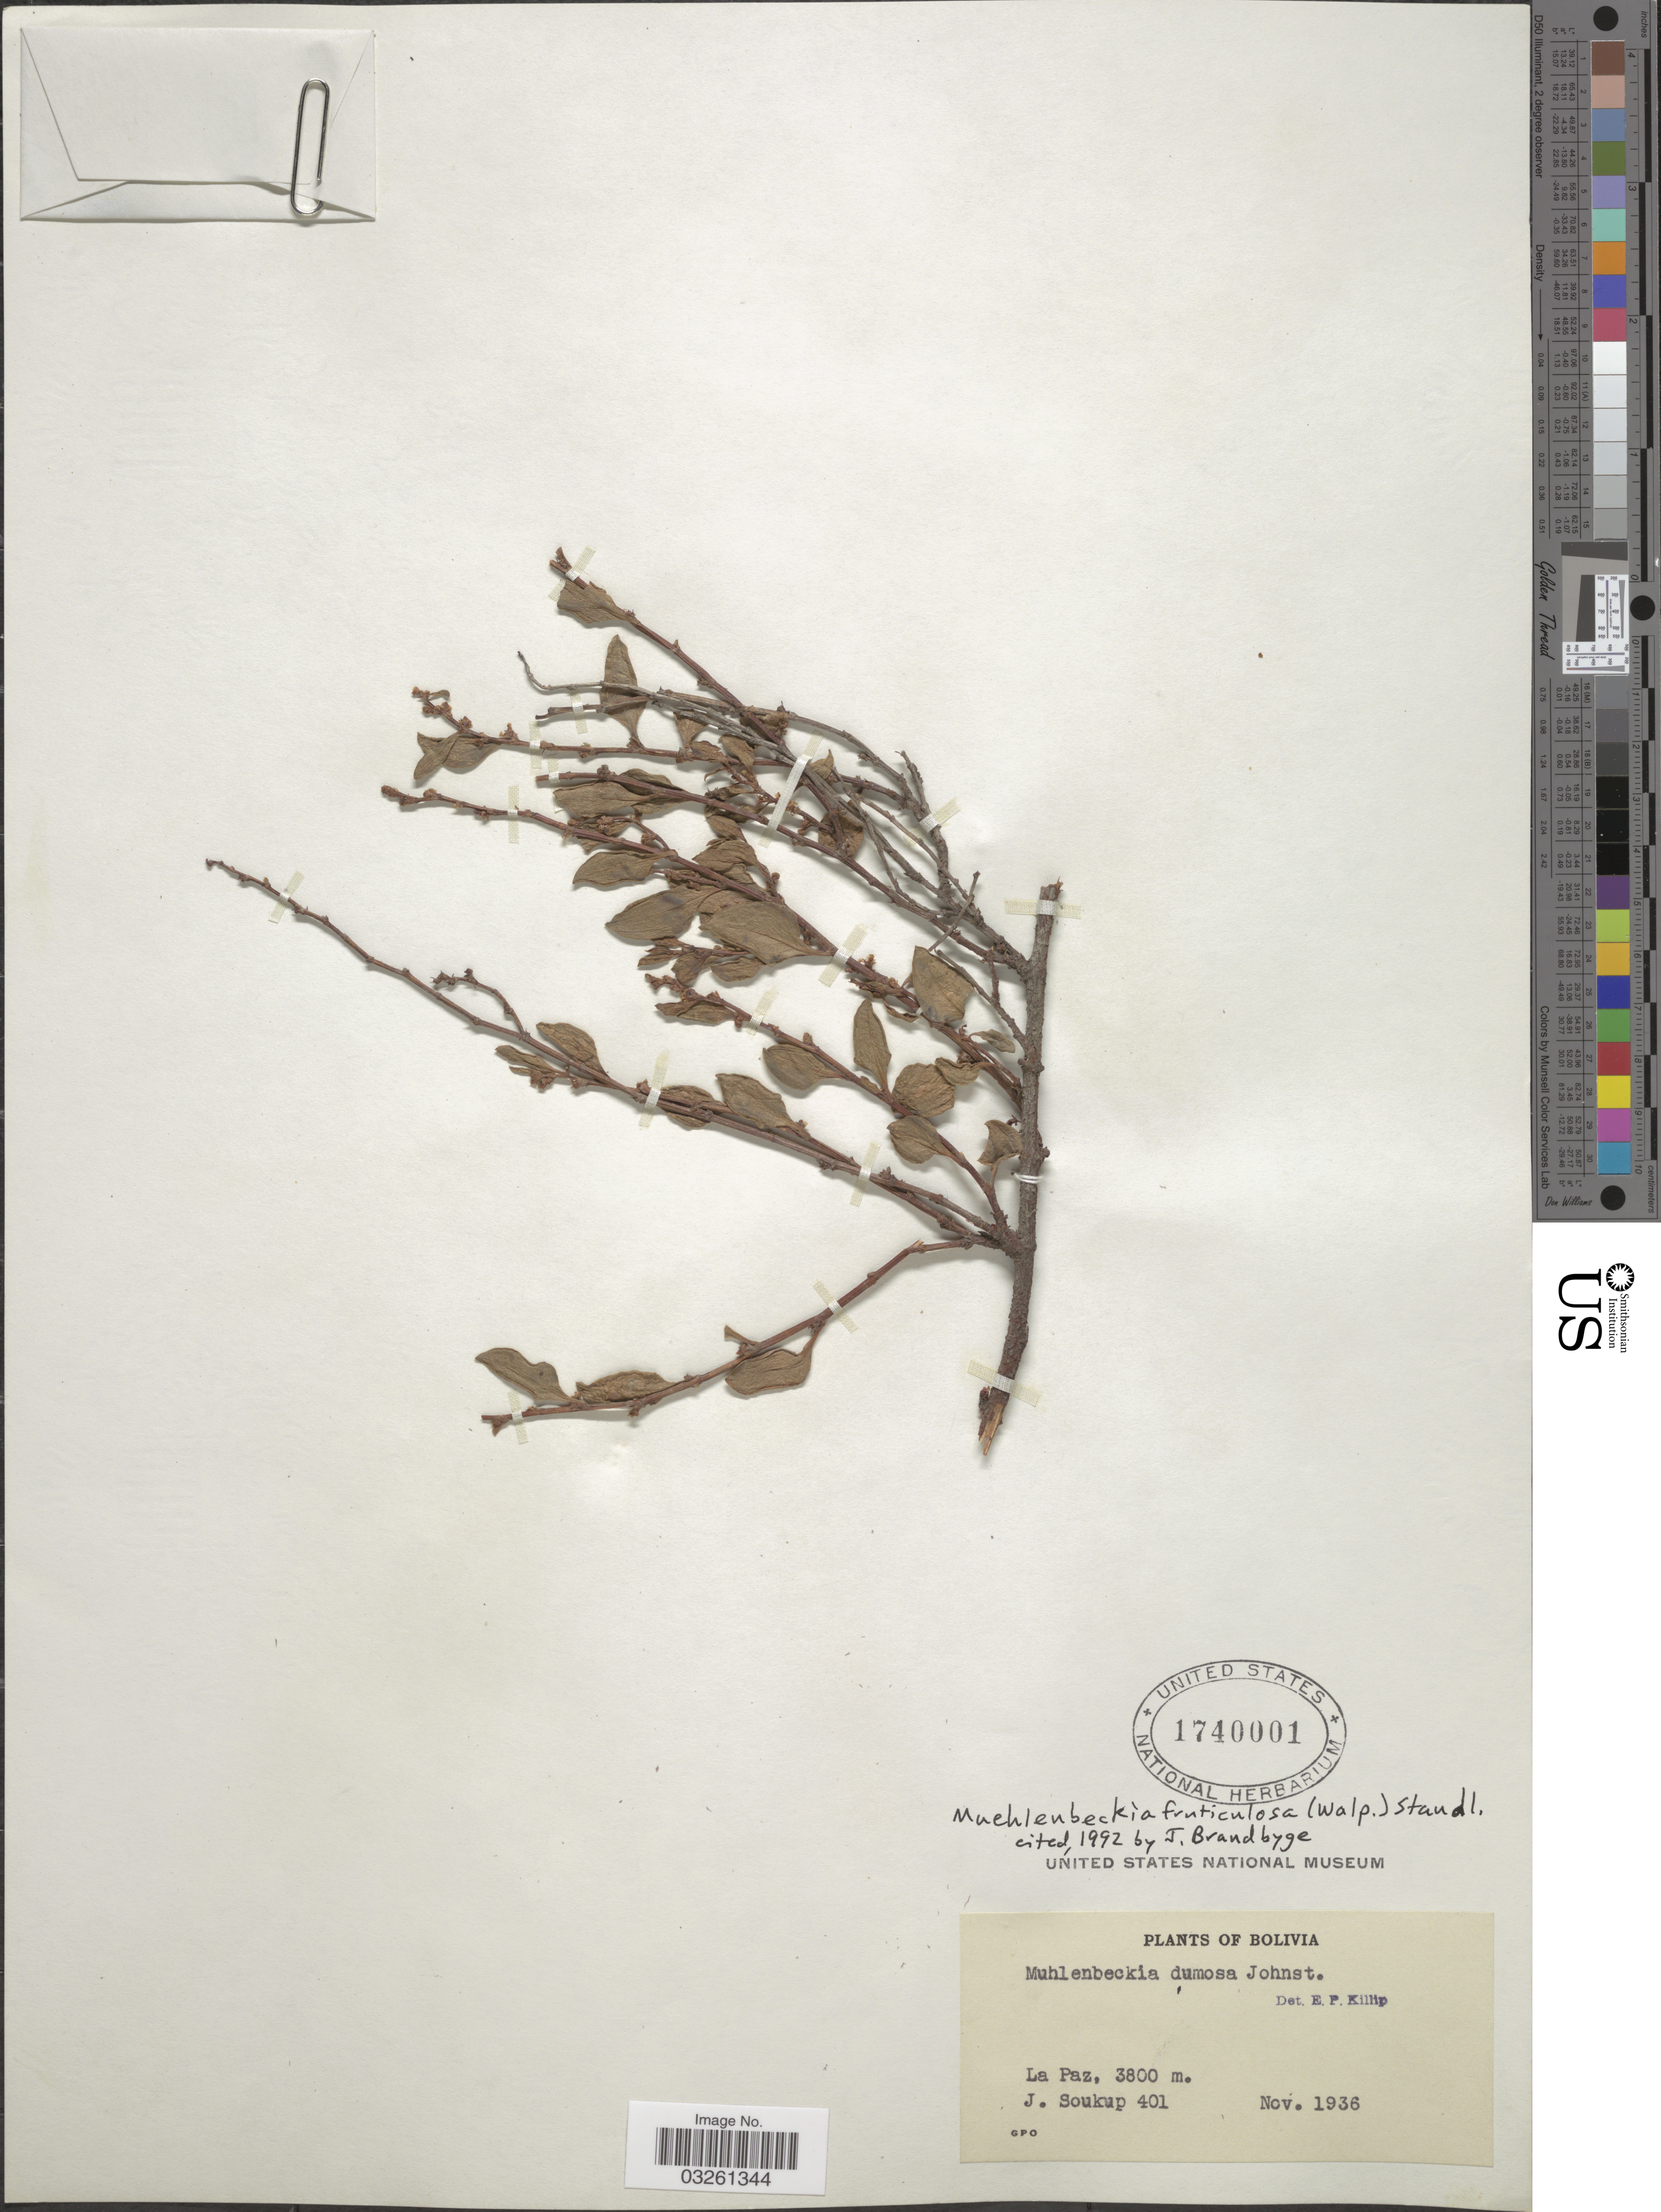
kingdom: Plantae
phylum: Tracheophyta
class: Magnoliopsida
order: Caryophyllales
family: Polygonaceae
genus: Muehlenbeckia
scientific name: Muehlenbeckia fruticulosa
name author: (Walp.) Standl.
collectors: J. Soukup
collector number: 401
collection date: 1936-11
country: Bolivia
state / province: La Paz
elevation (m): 3800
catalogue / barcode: US 1740001